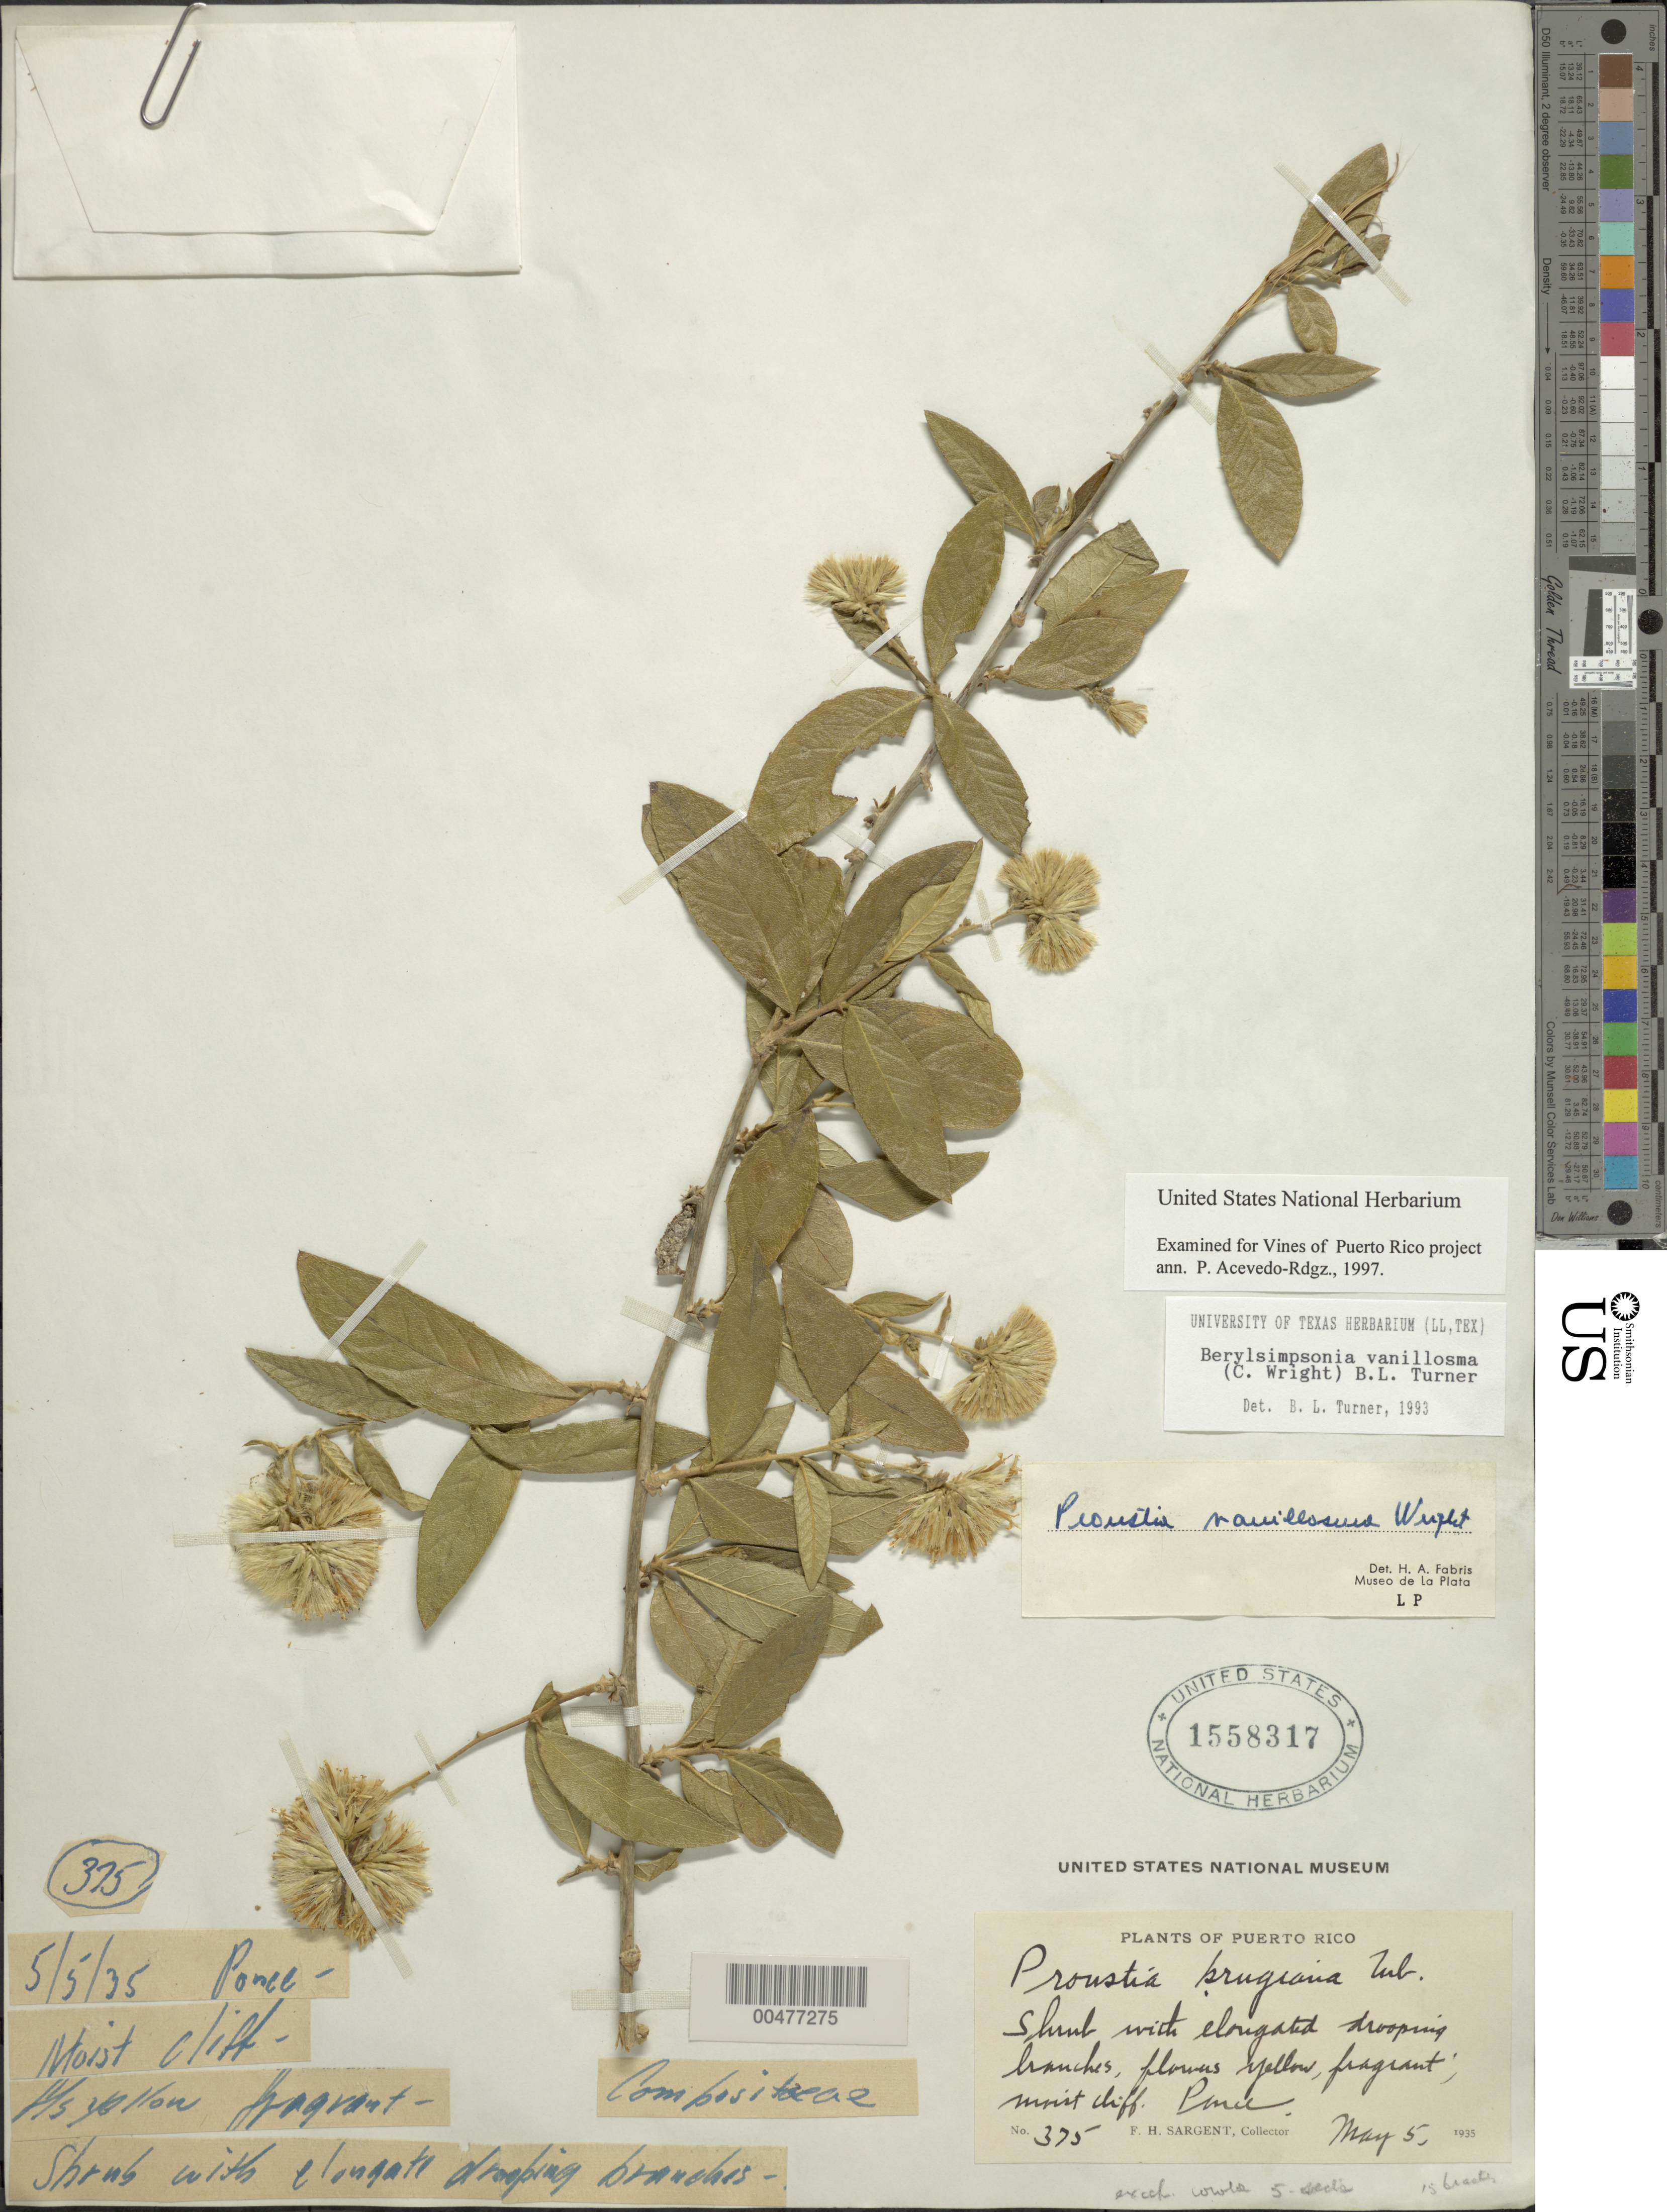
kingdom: Plantae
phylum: Tracheophyta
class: Magnoliopsida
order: Asterales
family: Asteraceae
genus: Berylsimpsonia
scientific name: Berylsimpsonia vanillosma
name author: (C. Wright) B.L. Turner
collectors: F. H. Sargent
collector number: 375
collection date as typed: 05 May 1935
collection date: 1935-05-05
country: Puerto Rico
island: Greater Antilles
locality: Ponce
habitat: Moist cliff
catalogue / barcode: US 1558317